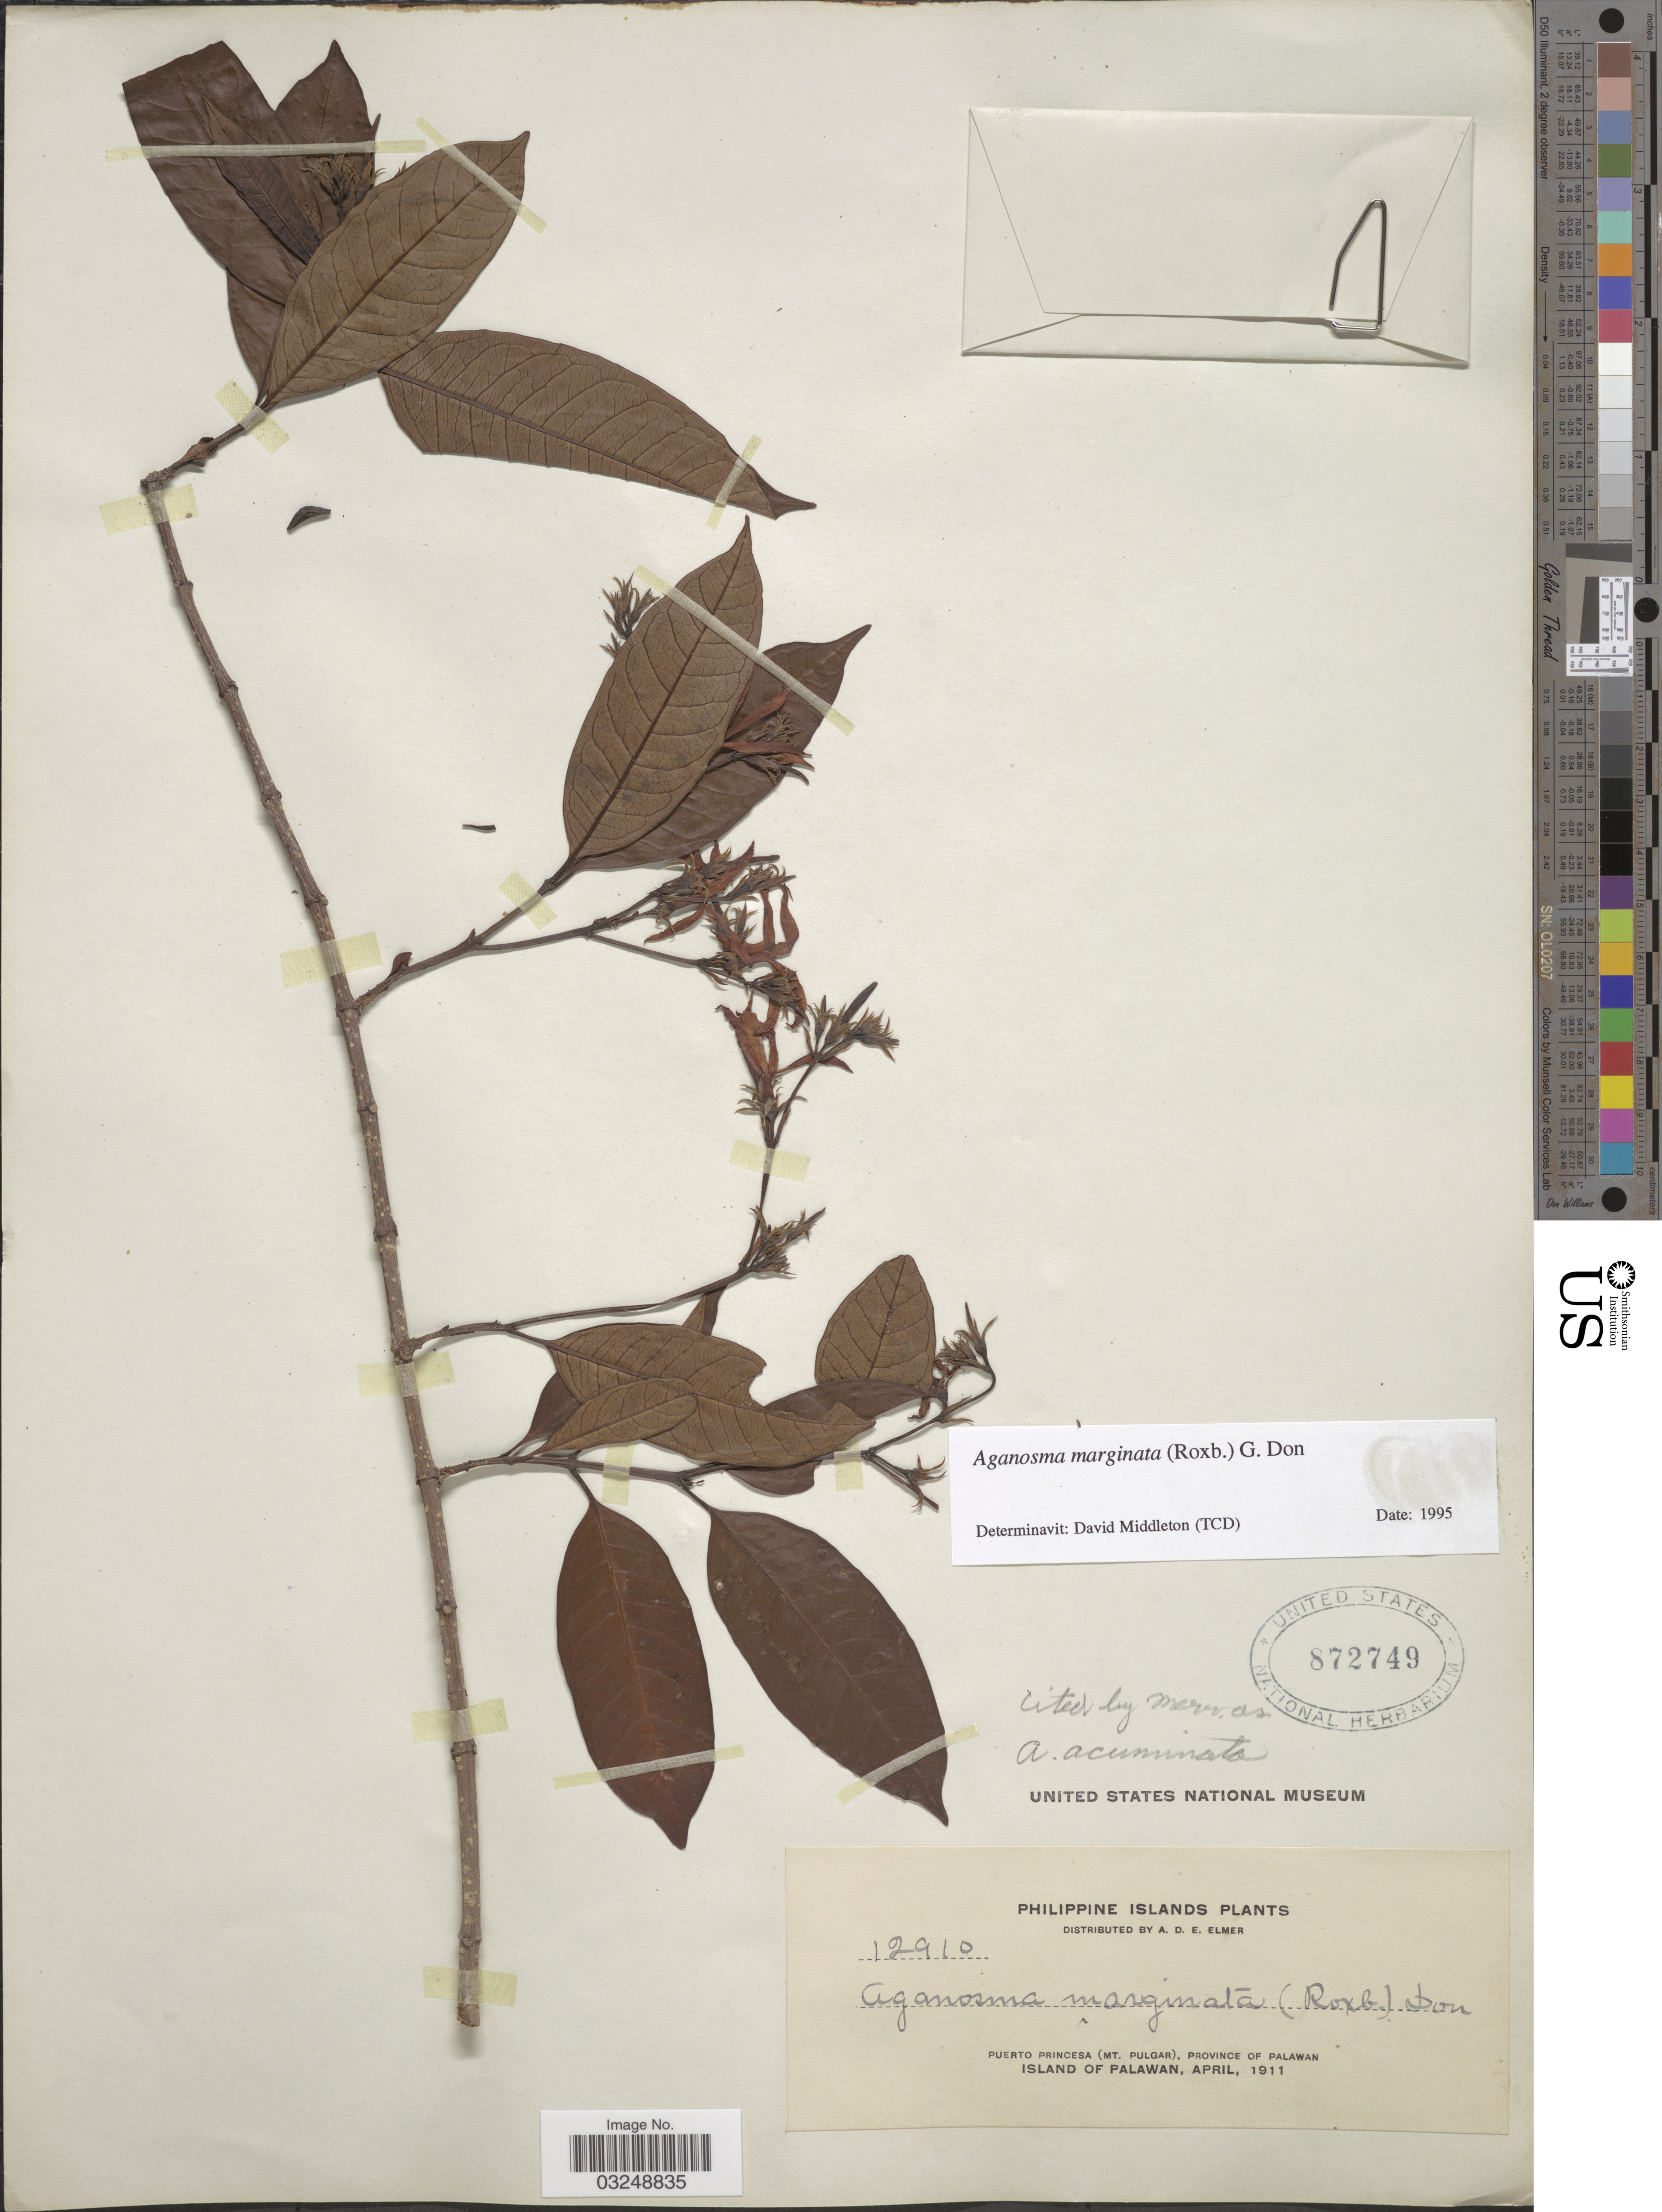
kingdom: Plantae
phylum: Tracheophyta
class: Magnoliopsida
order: Gentianales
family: Apocynaceae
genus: Aganosma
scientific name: Aganosma marginata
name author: (Roxb.) G. Don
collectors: A. D. E. Elmer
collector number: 12910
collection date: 1911-04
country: Philippines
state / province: Mimaropa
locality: Philippine Islands. Puerto Princesa (Mt. Pulgar), Province of Palawan. Island of Palawan.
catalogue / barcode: US 872749